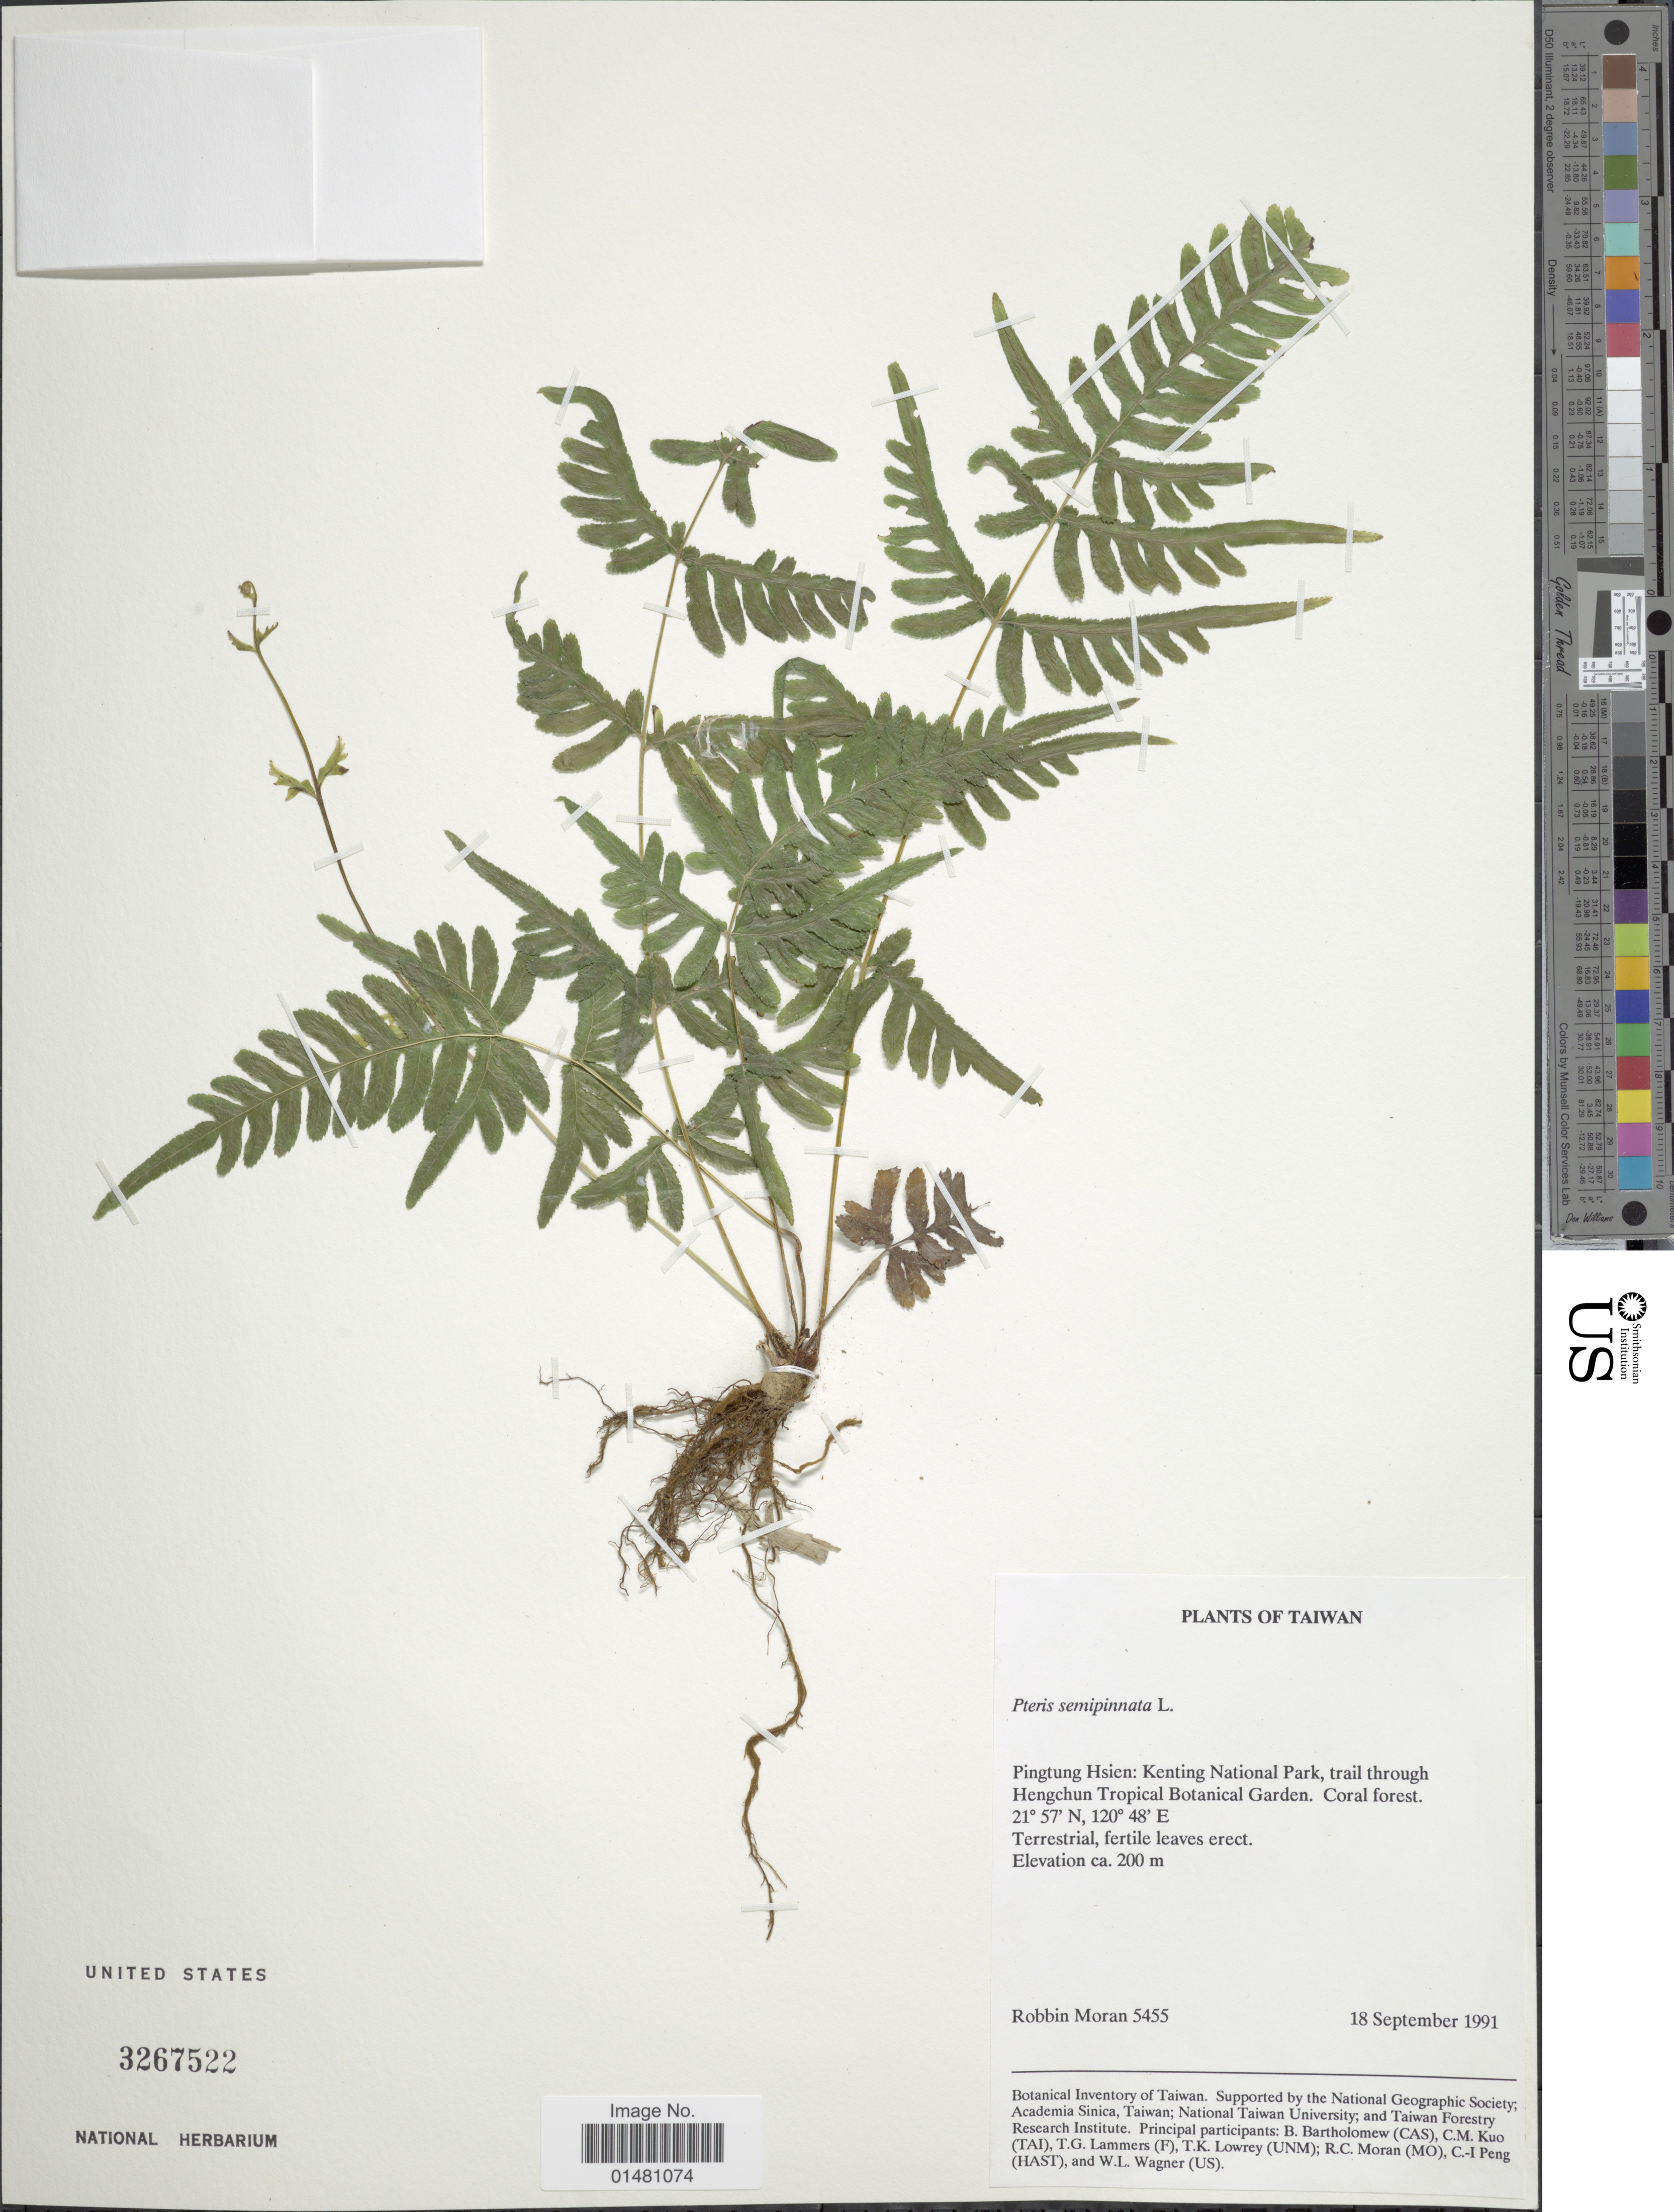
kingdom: Plantae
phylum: Tracheophyta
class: Polypodiopsida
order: Polypodiales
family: Pteridaceae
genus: Pteris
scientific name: Pteris semipinnata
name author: L.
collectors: R. C. Moran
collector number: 5455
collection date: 1991-09-18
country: Taiwan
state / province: Pingtung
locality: Pingtung Hsien: kenting National Park, trail through Hengchun Tropical Botanical Garden. Coral Forest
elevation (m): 200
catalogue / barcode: US 3267522